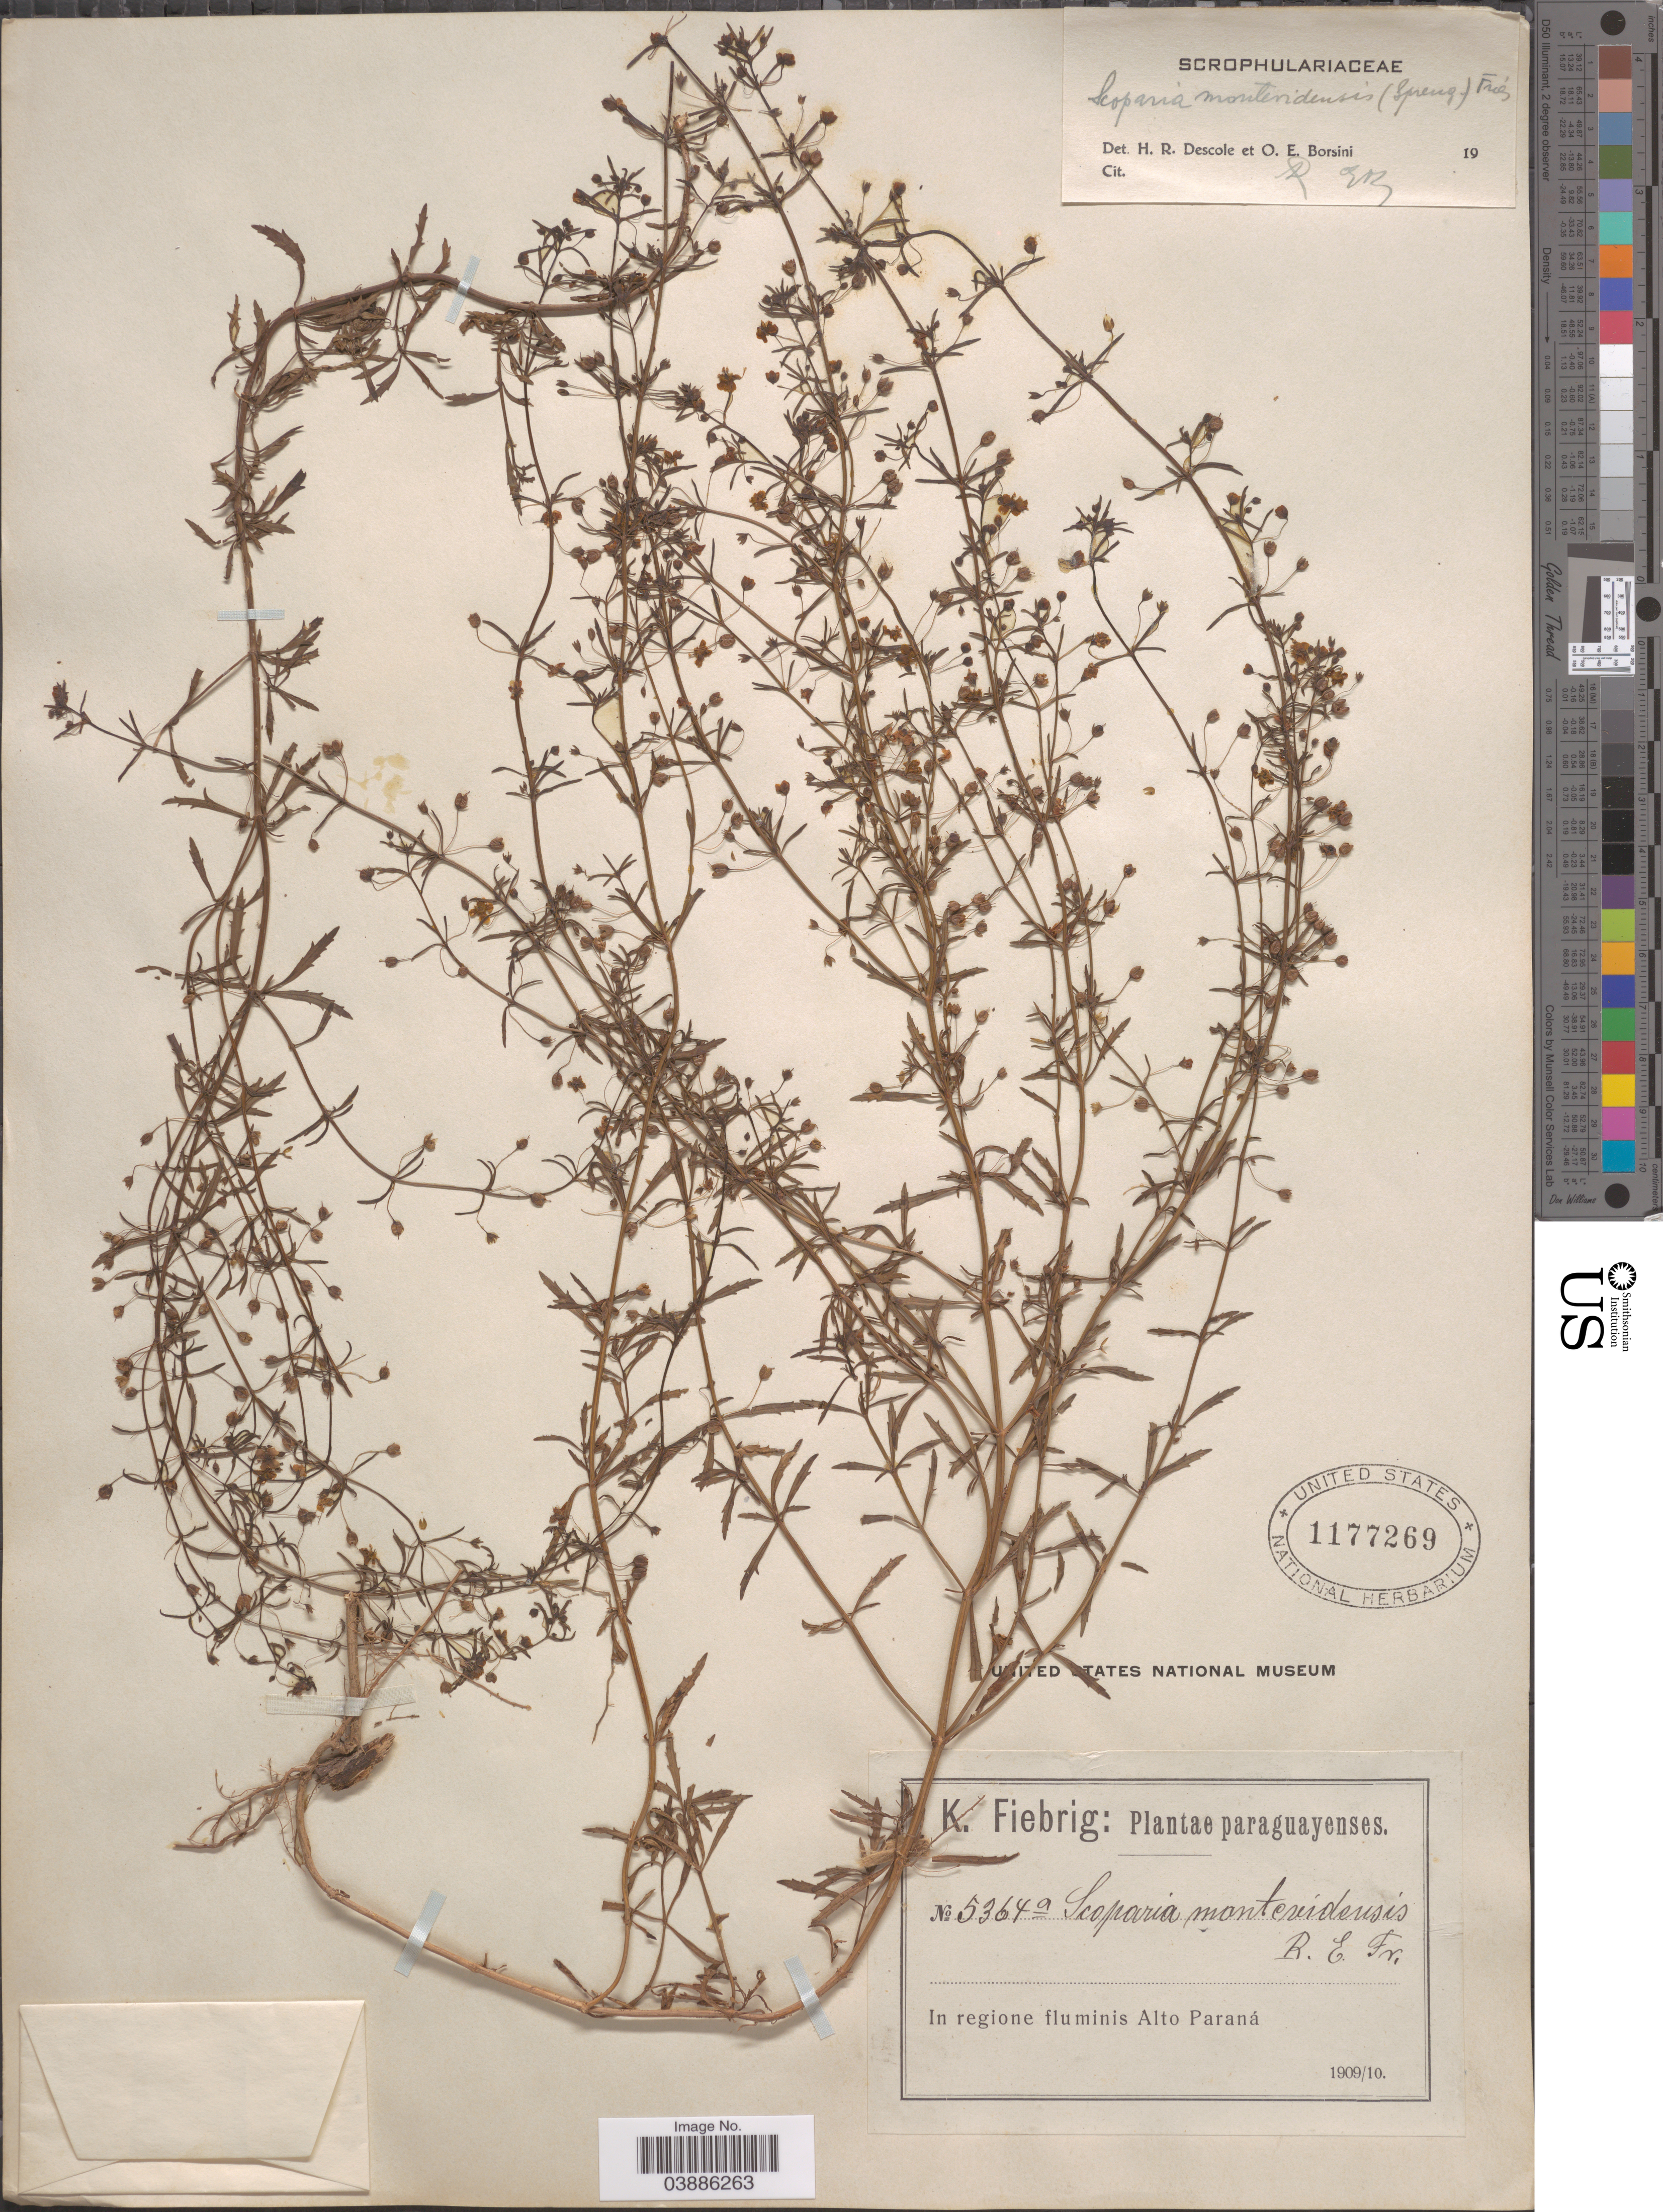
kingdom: Plantae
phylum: Tracheophyta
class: Magnoliopsida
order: Lamiales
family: Plantaginaceae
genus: Scoparia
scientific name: Scoparia montevidensis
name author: (Spreng.) R.E. Fr.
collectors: K. Fiebrig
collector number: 5364a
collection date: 1909/1910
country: Paraguay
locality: In regione fluminis Alto Paraná.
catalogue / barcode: US 1177269